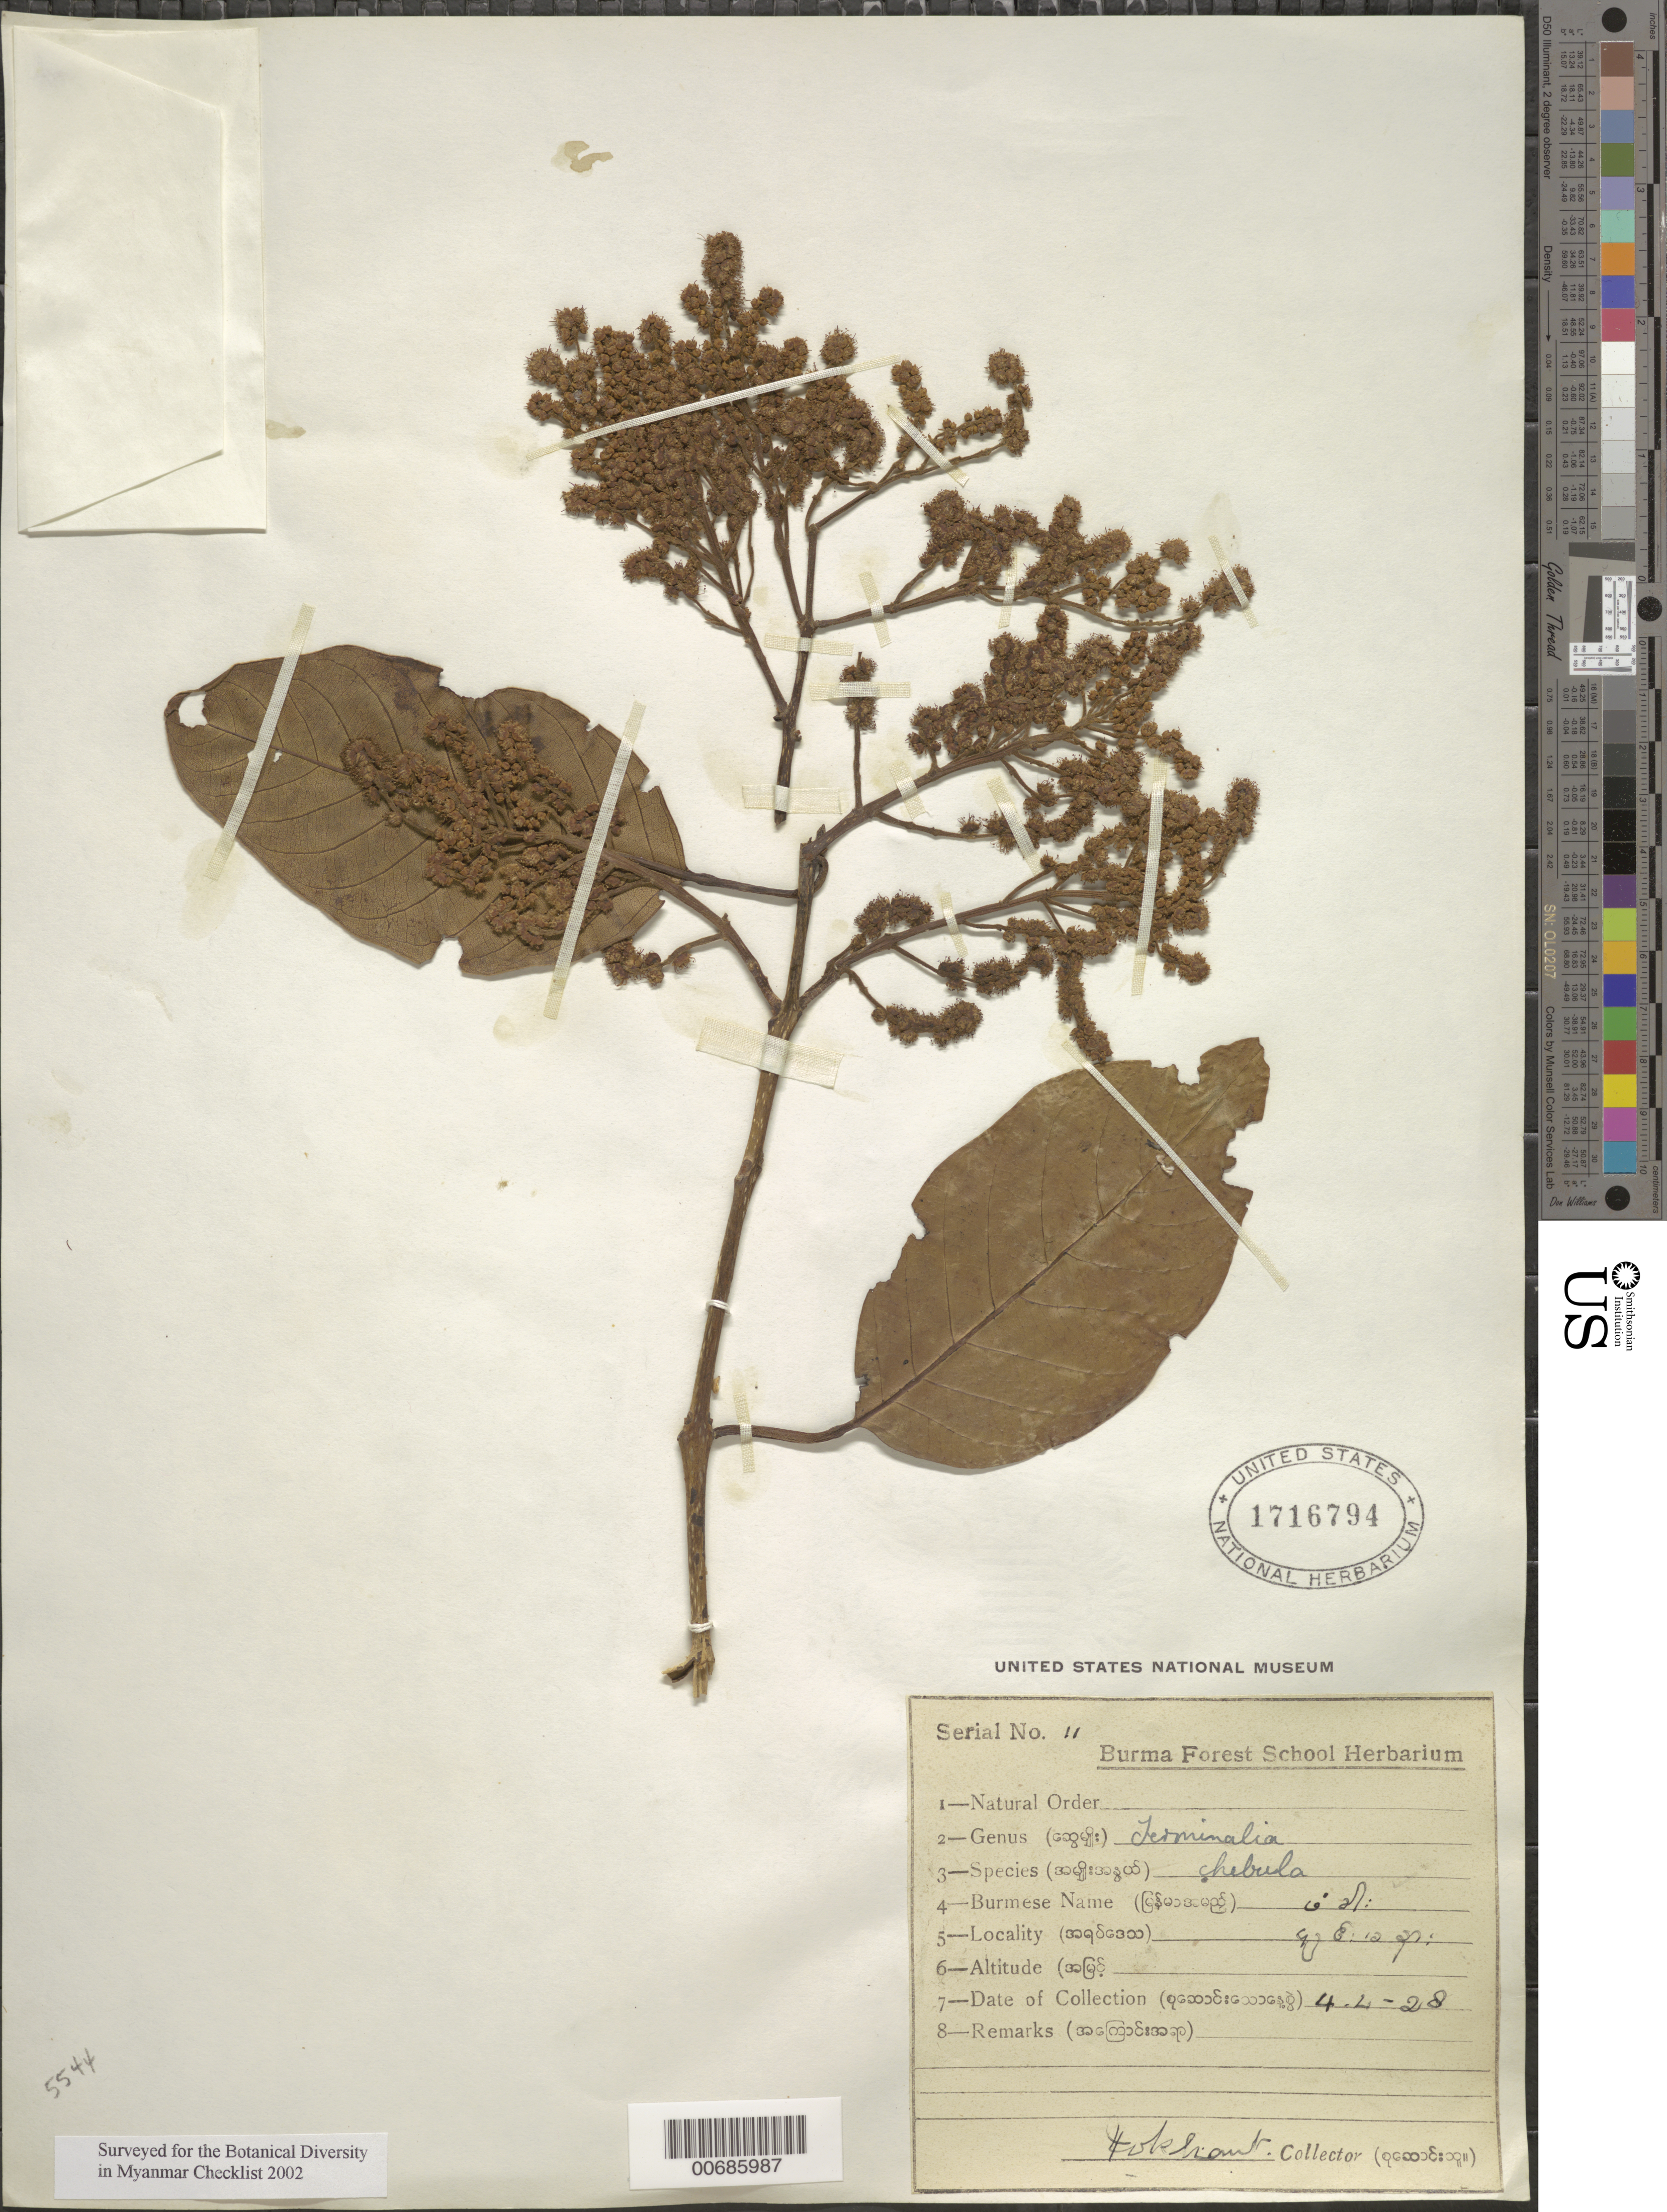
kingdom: Plantae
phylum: Tracheophyta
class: Magnoliopsida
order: Myrtales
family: Combretaceae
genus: Terminalia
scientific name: Terminalia chebula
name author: Retz.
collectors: Burma Forest School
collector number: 11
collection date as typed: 04 Apr 1928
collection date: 1928-04-04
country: Myanmar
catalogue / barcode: US 1716794